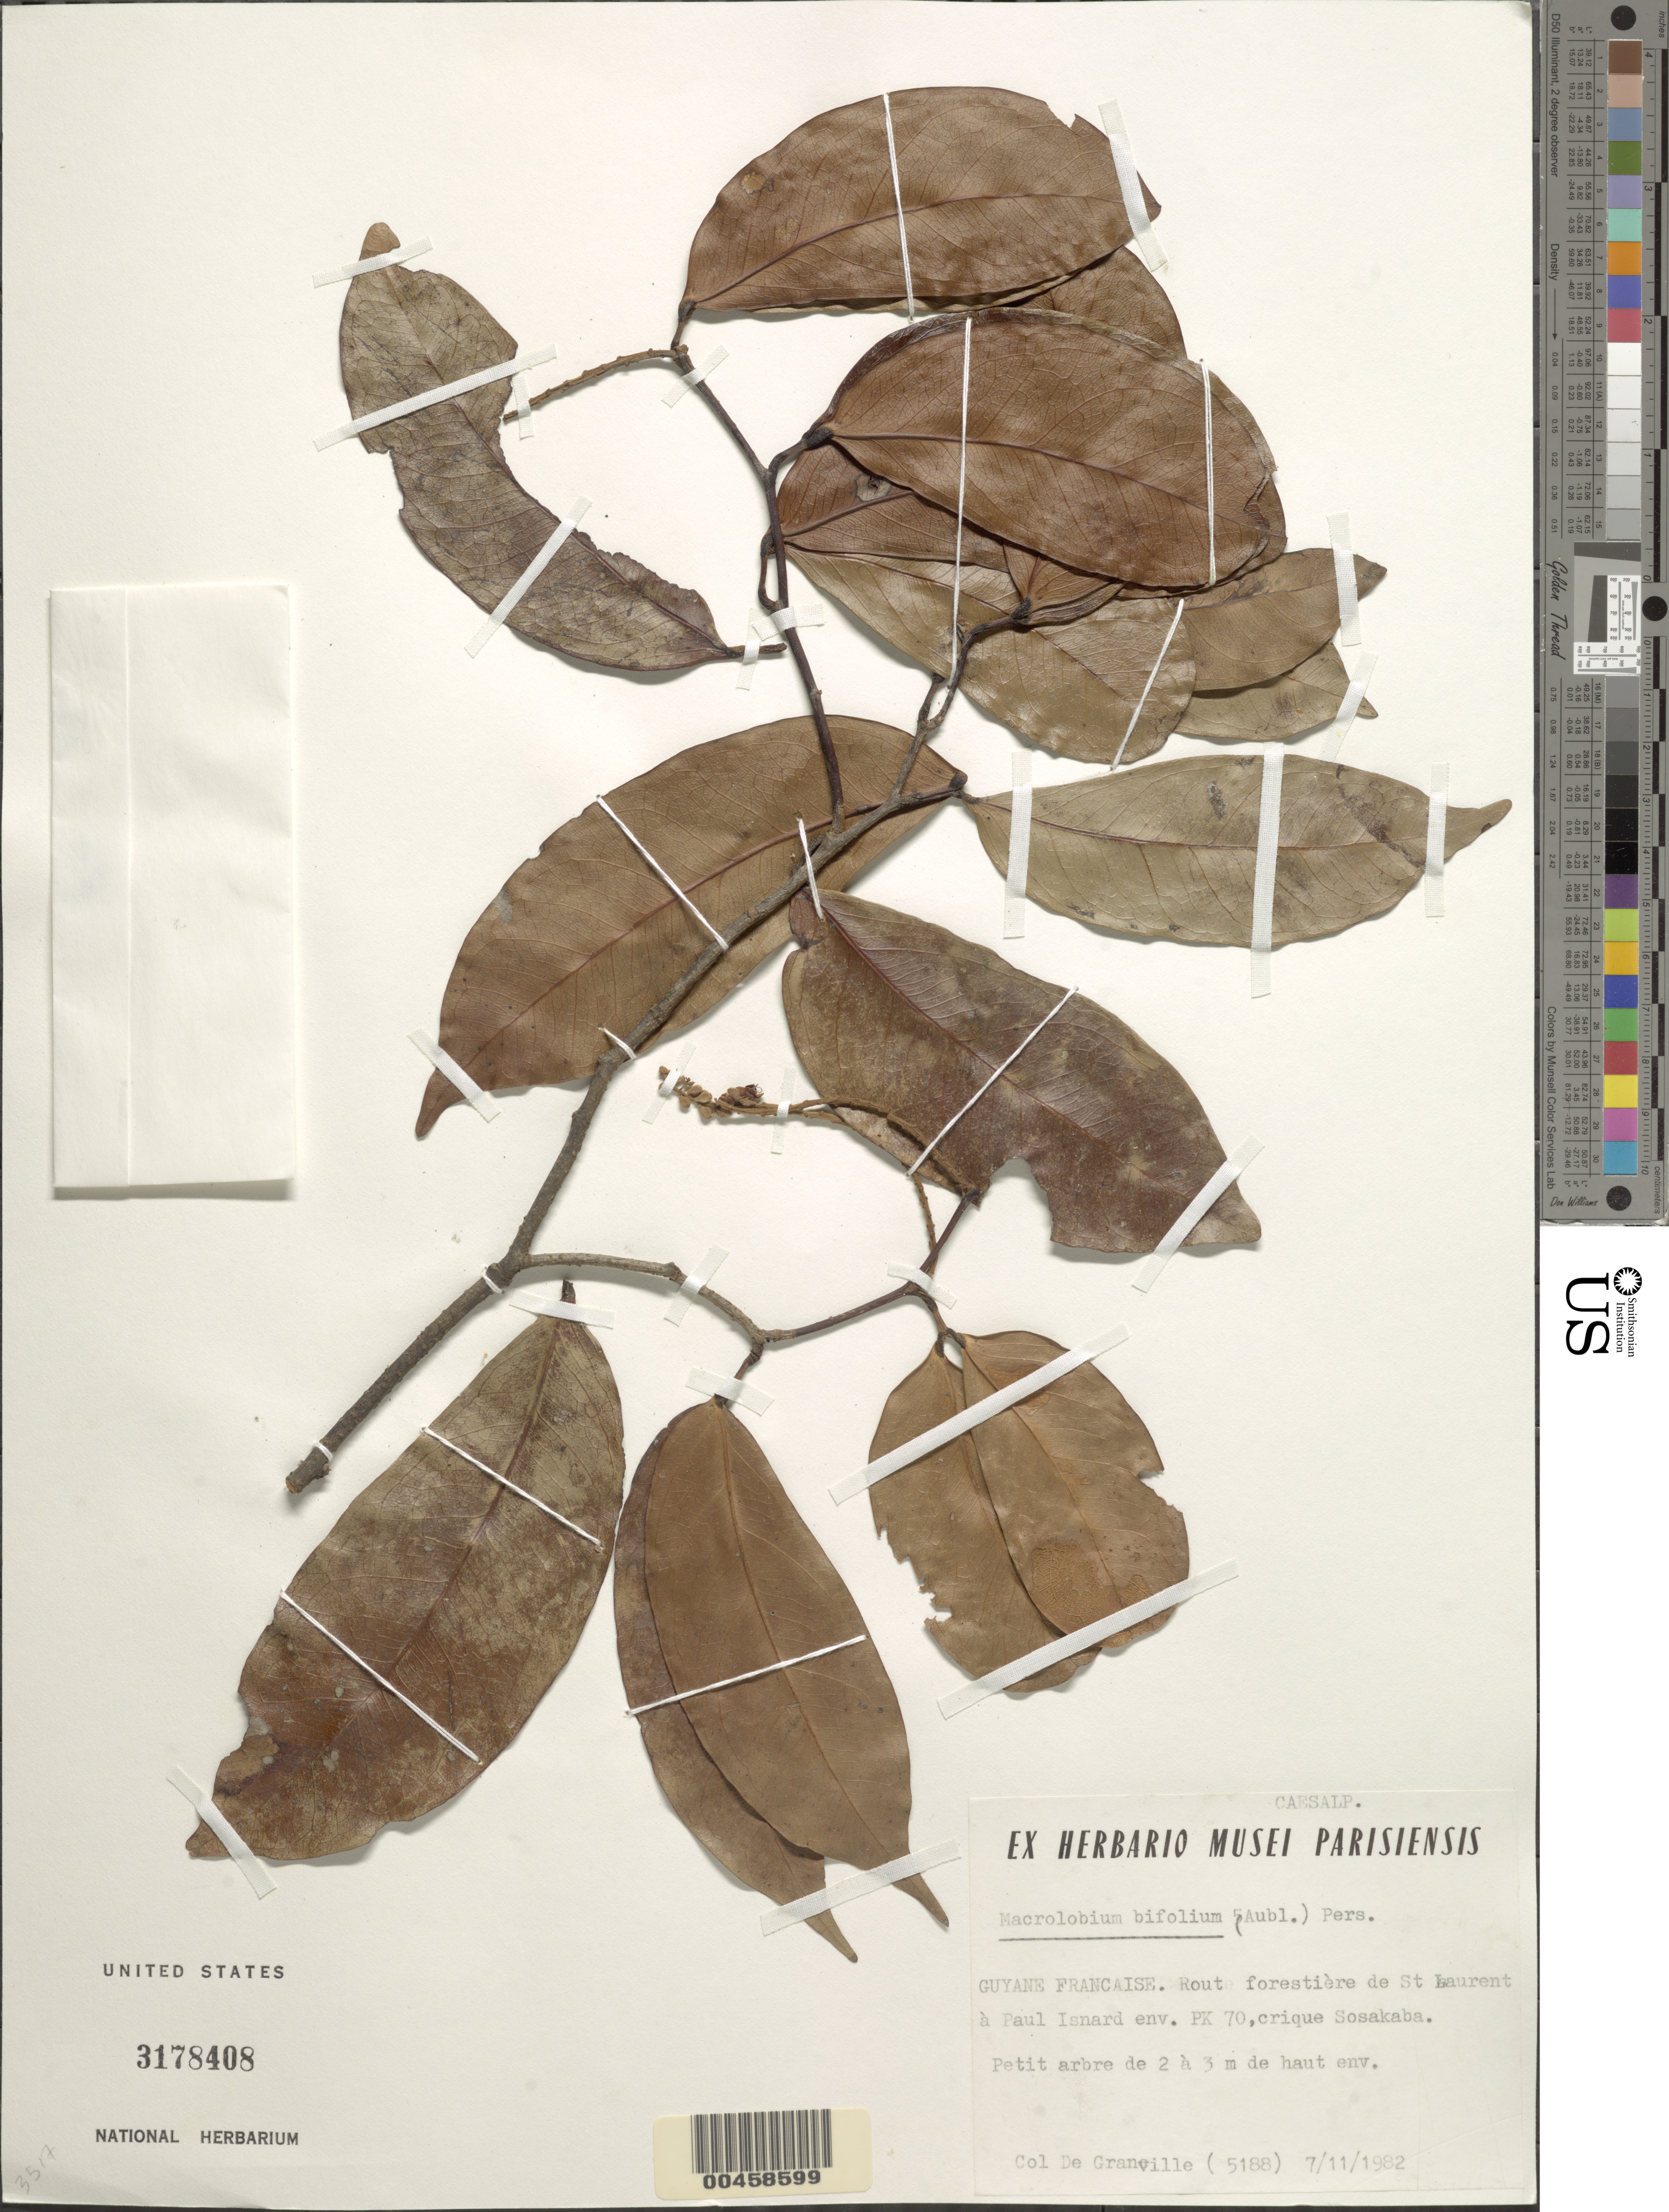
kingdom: Plantae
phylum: Tracheophyta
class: Magnoliopsida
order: Fabales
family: Fabaceae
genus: Macrolobium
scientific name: Macrolobium bifolium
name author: (Aubl.) Pers.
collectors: J.-J. de Granville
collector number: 5188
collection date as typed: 07 Nov 1982 or 11 Jul 1982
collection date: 1982-07-11 or 1982-11-07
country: French Guiana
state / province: Saint-Laurent-du-Maroni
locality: Route forestiere de st. laurent a paul isnard env. pk 170, crique sosakaba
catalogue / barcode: US 3178408